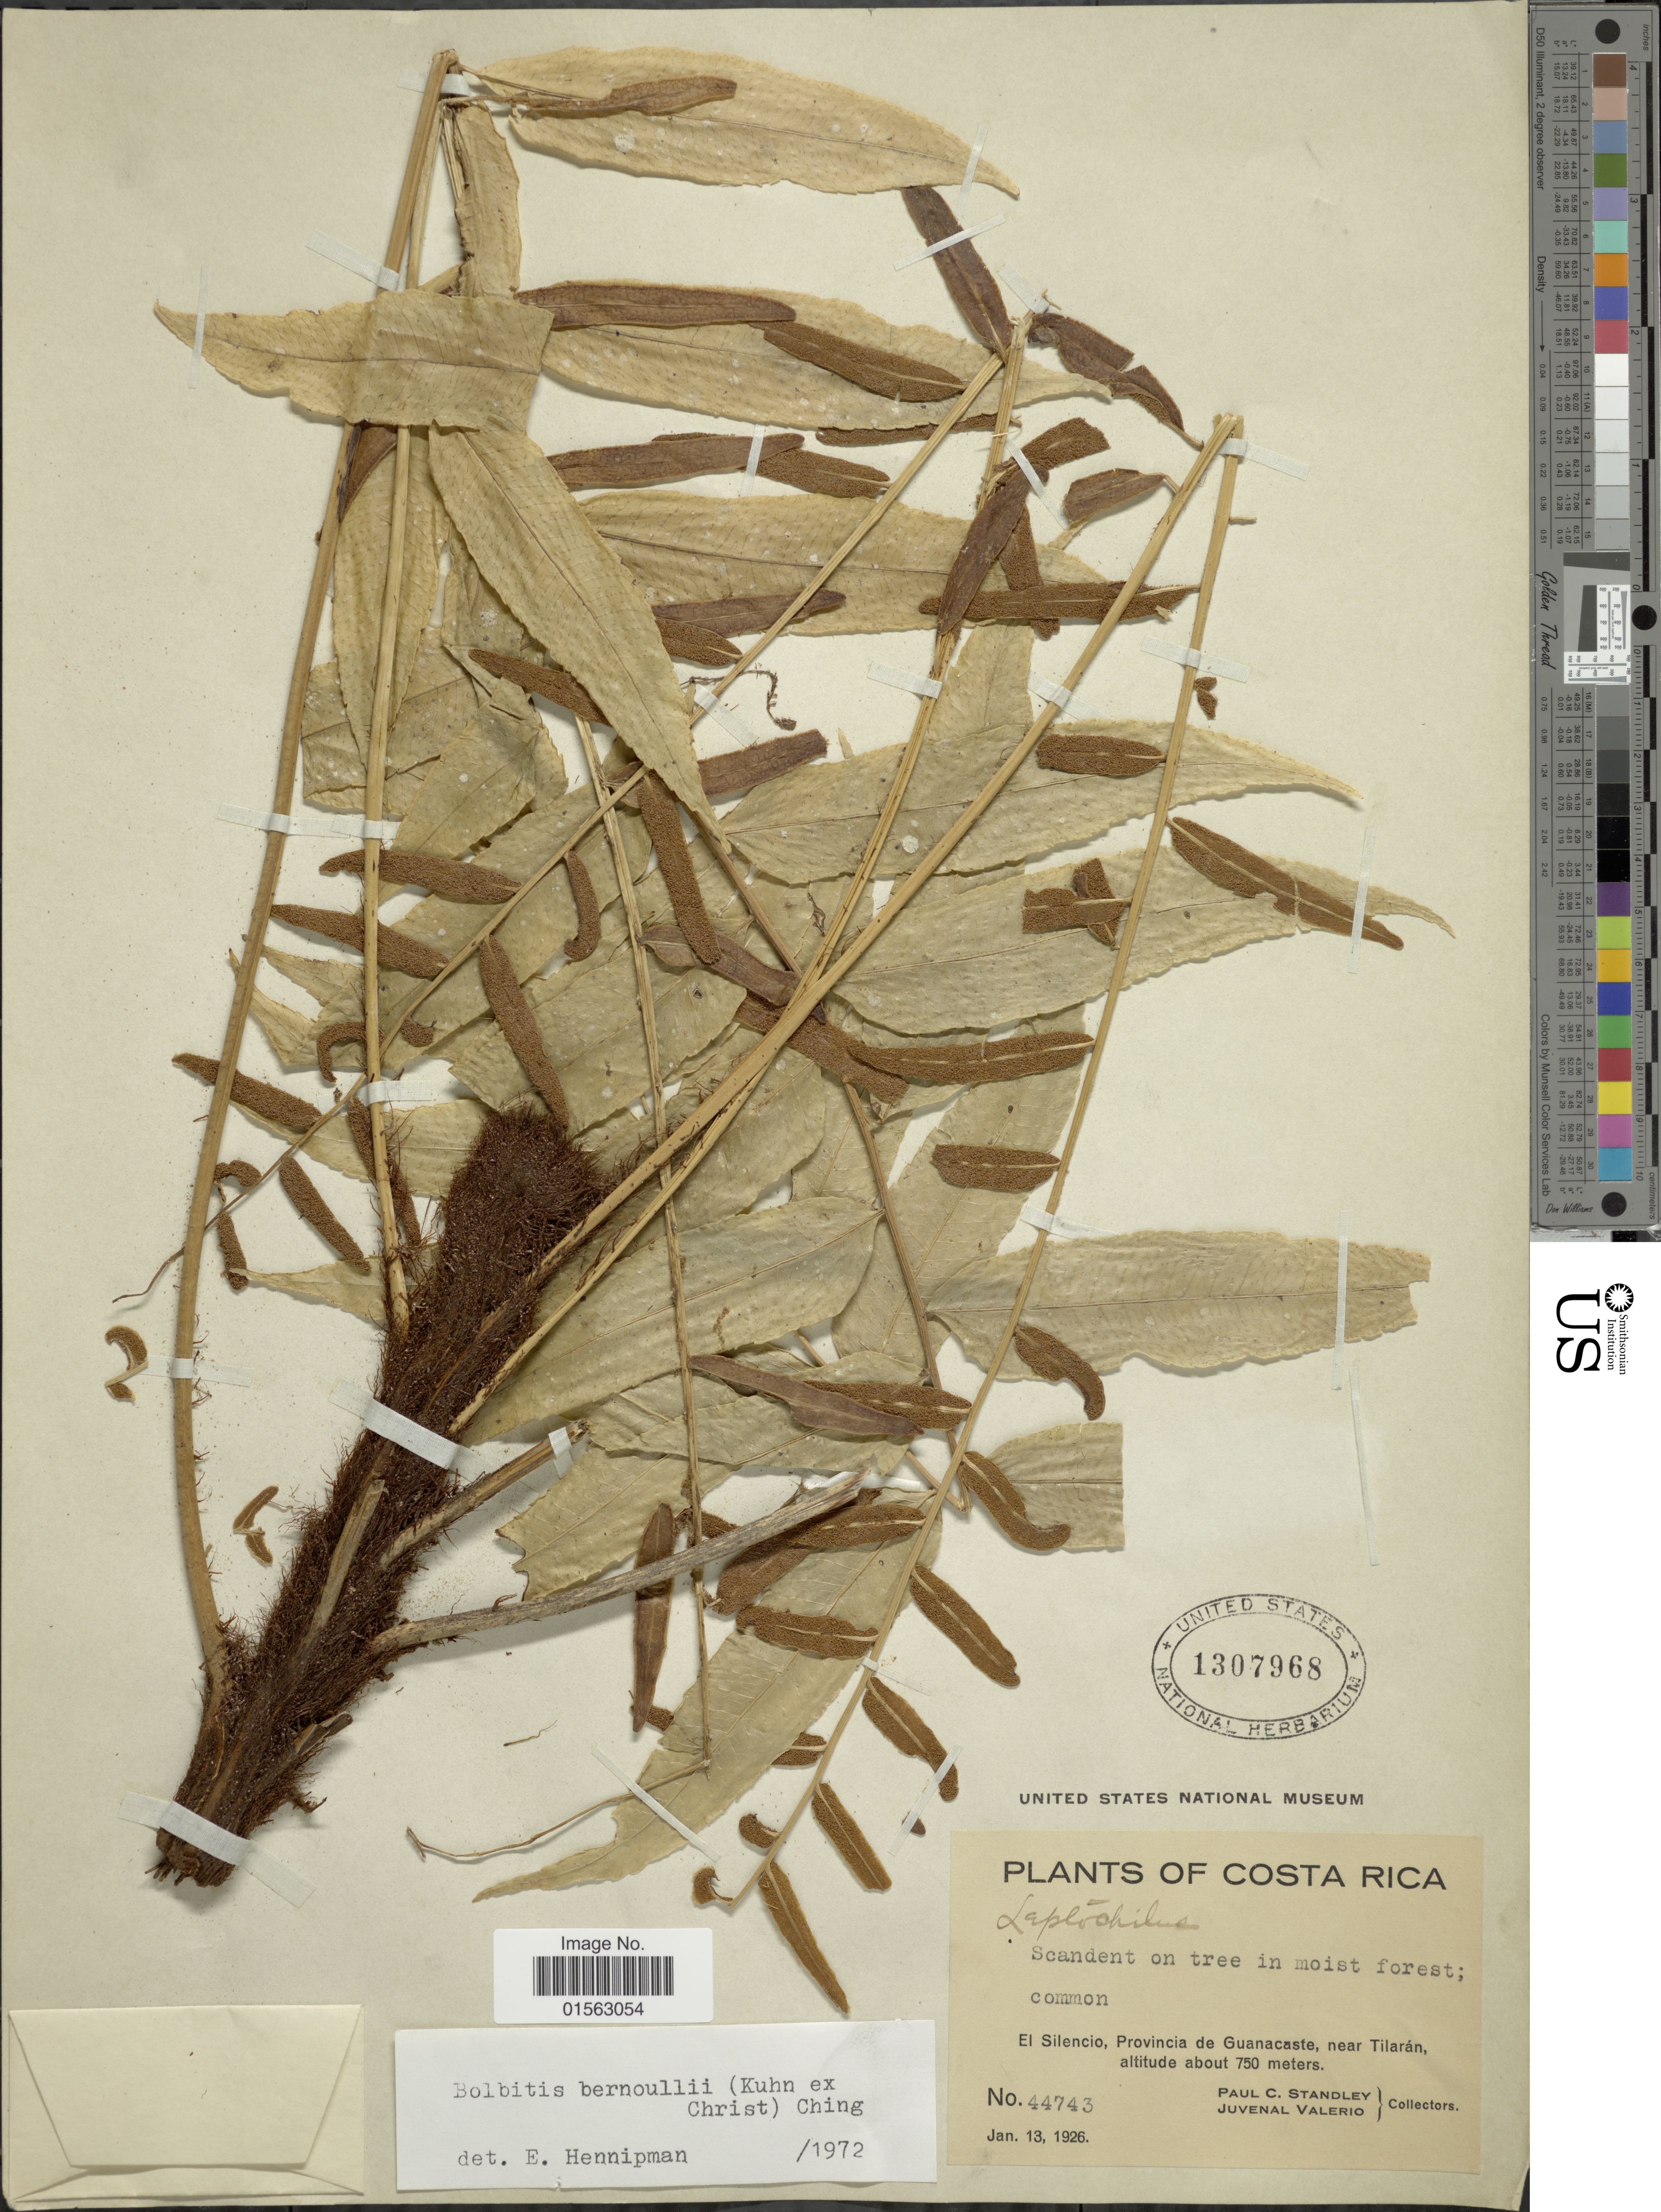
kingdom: Plantae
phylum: Tracheophyta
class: Polypodiopsida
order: Polypodiales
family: Dryopteridaceae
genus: Mickelia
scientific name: Mickelia bernoullii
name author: (Kuhn ex Christ) R.C. Moran et al.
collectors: P. C. Standley & J. Valerio R.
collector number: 44743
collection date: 1926-01-13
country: Costa Rica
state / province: Guanacaste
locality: Costa Rica, El Silencio, Provincia de Guanacastem near Tilarán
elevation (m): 750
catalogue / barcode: US 1307968